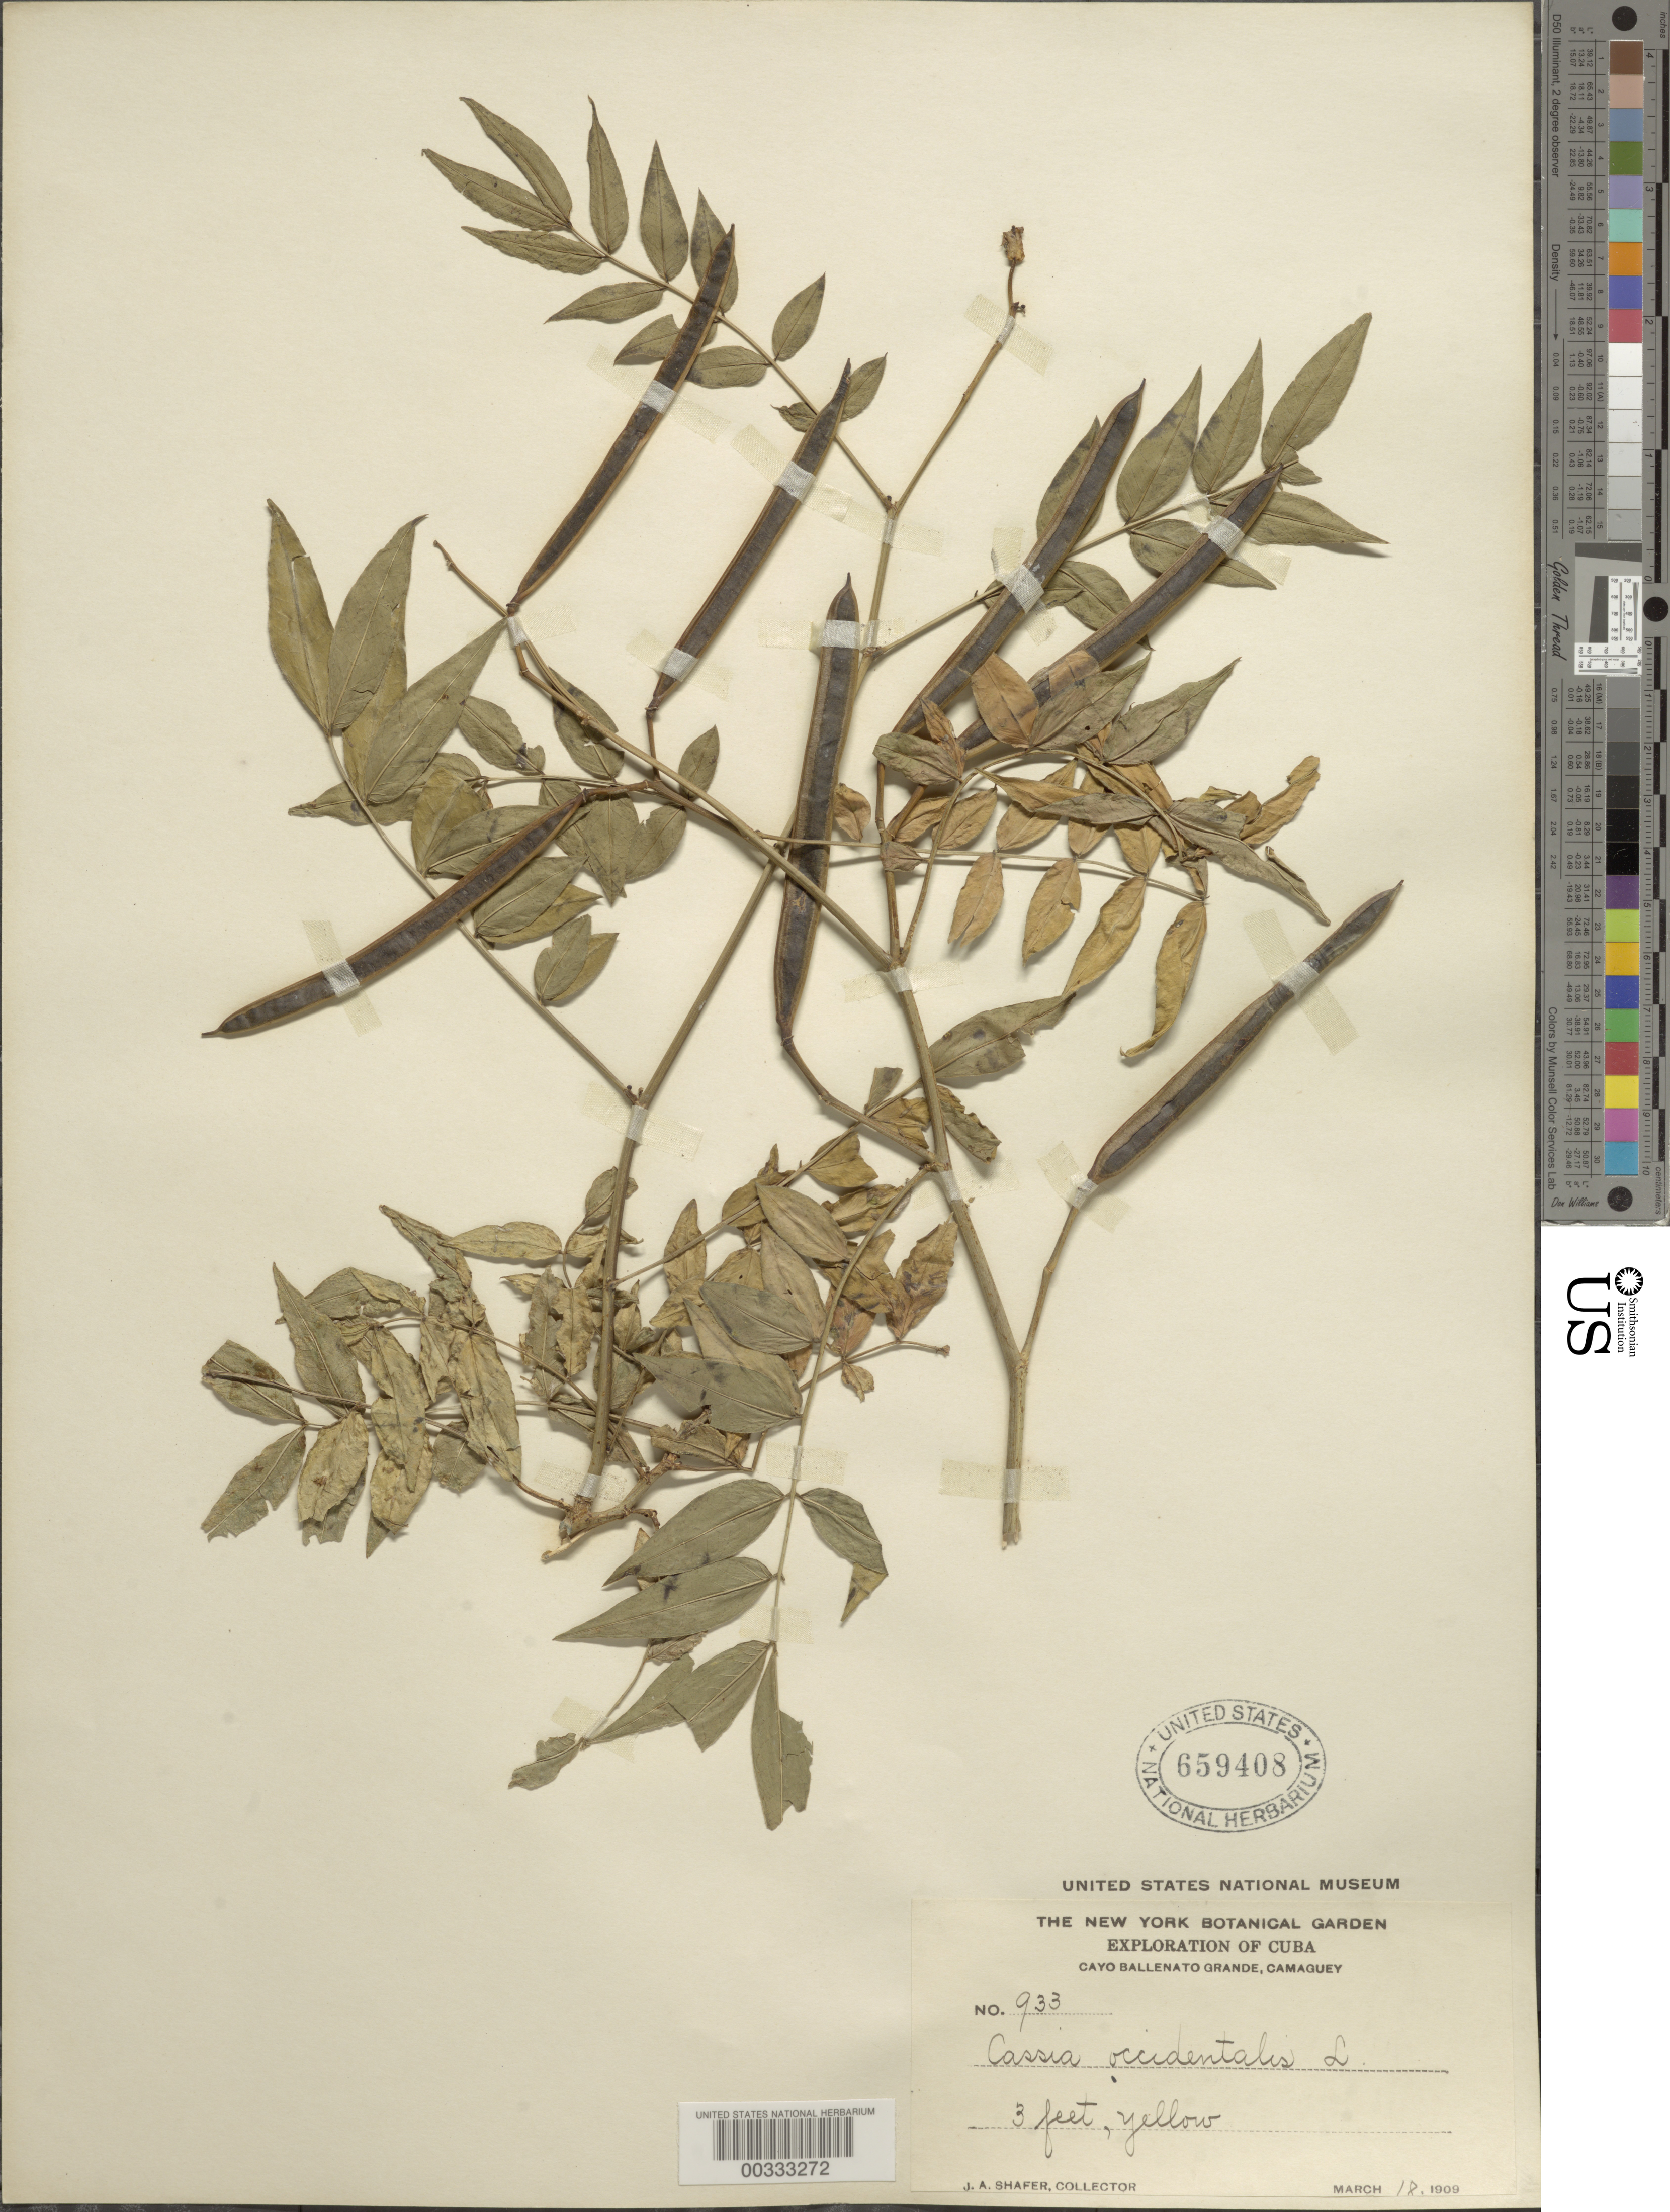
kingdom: Plantae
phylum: Tracheophyta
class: Magnoliopsida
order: Fabales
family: Fabaceae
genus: Senna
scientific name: Senna sophera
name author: (L.) Roxb.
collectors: J. A. Shafer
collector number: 933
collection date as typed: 18 Mar 1909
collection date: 1909-03-18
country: Cuba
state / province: Camagüey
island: Greater Antilles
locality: Cayo Ballenato Grande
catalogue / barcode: US 659408